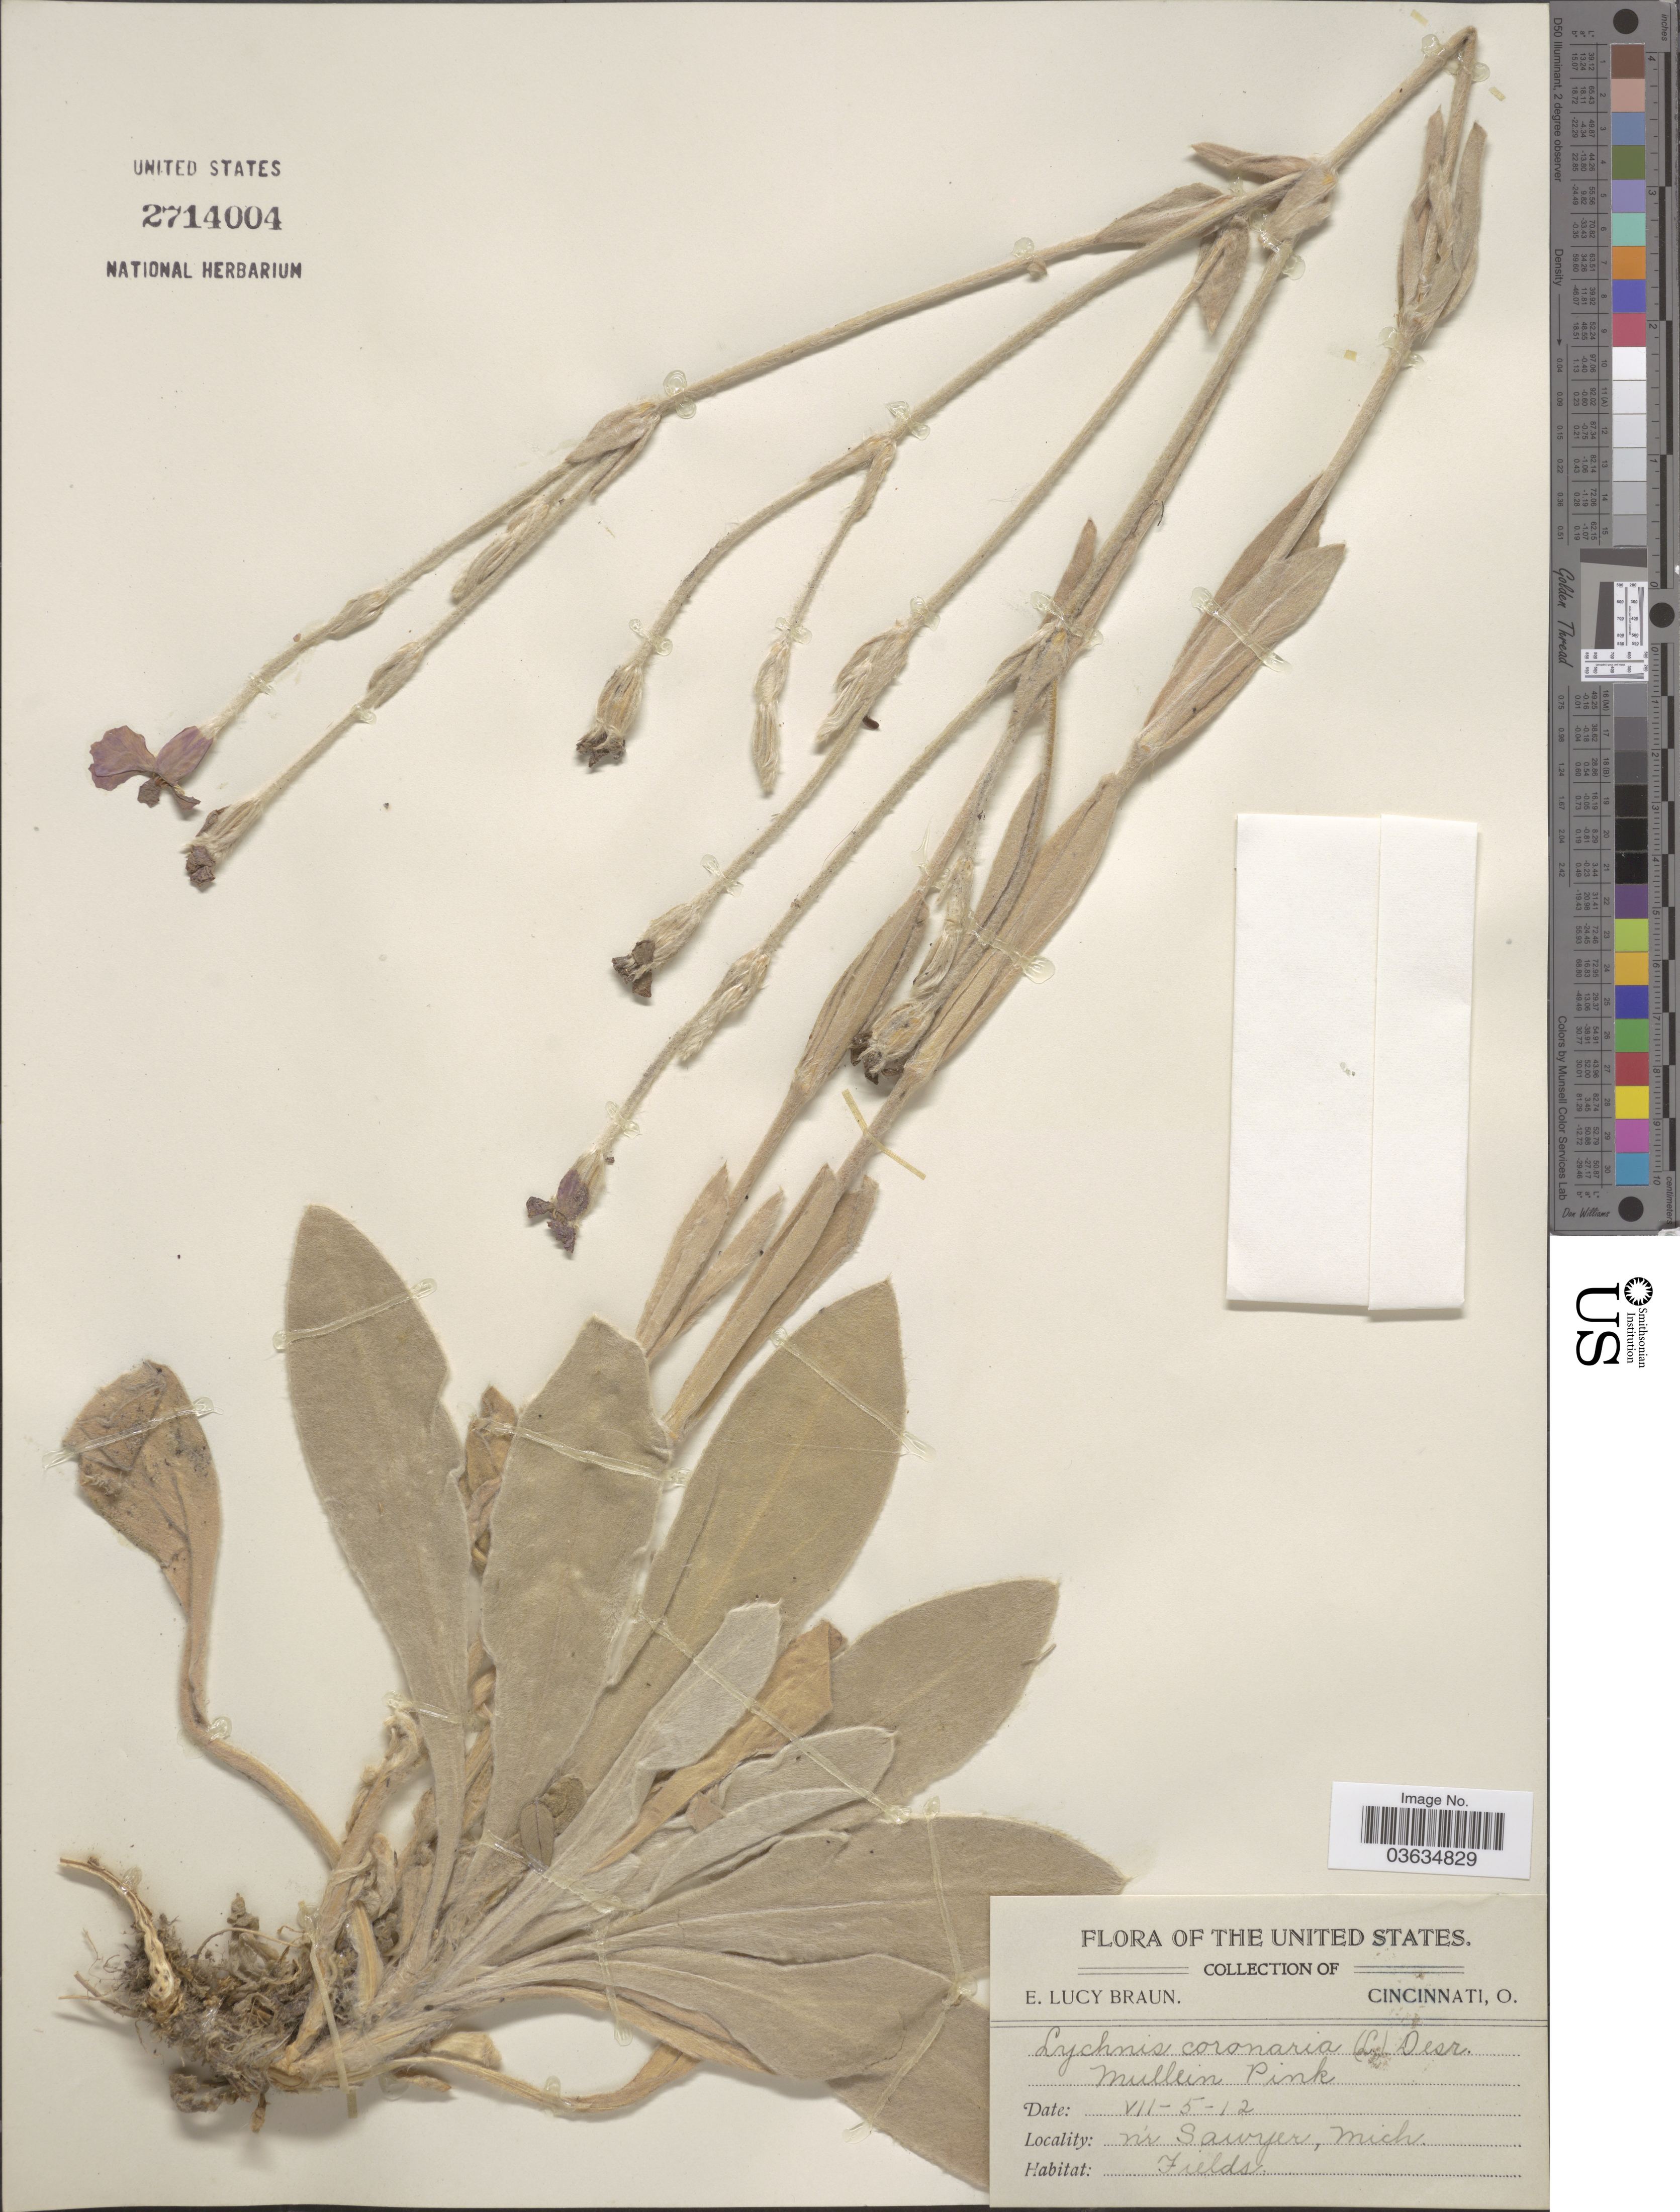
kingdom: Plantae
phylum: Tracheophyta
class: Magnoliopsida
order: Caryophyllales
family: Caryophyllaceae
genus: Silene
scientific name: Silene coronaria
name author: (L.) Clairv.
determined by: Strong, Mark T., (BOT), Smithsonian Institution - National Museum of Natural History (UNITED STATES)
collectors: E. L. Braun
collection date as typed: Transcribed d/m/y: 5/7/12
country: United States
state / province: Michigan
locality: N'r Sawyer.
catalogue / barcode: US 2714004